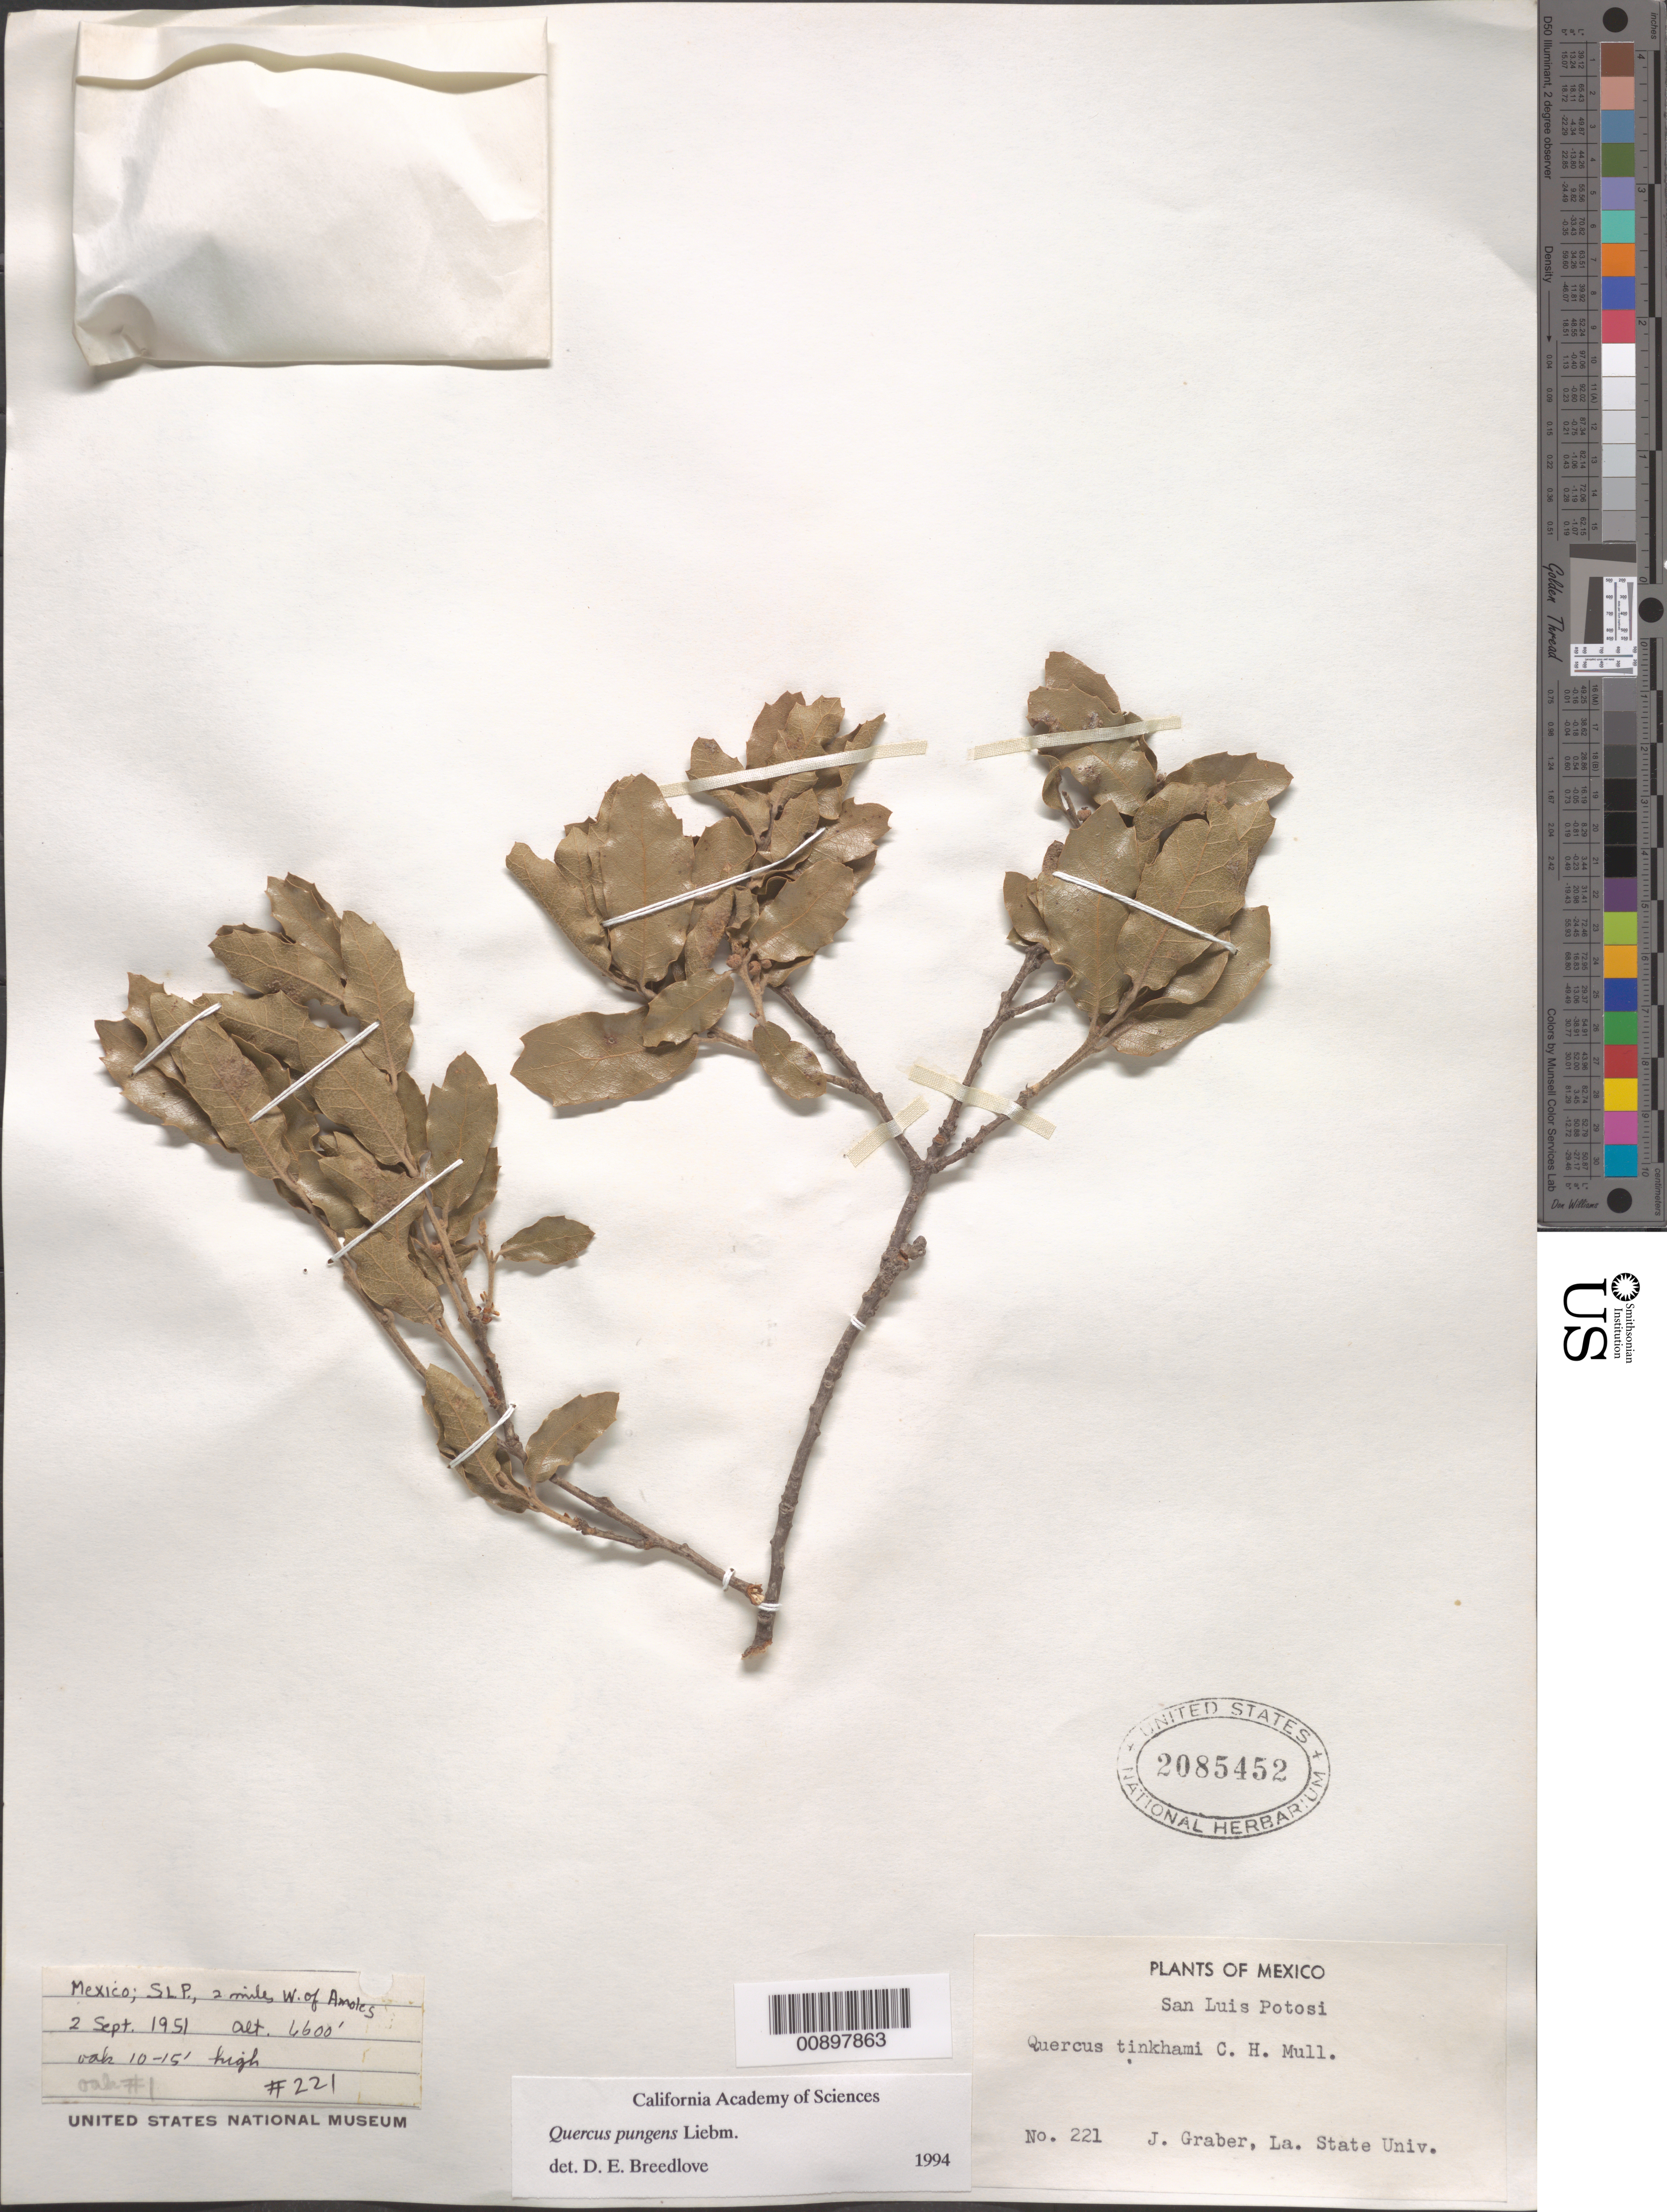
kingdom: Plantae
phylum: Tracheophyta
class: Magnoliopsida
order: Fagales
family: Fagaceae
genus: Quercus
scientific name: Quercus pungens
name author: Liebm.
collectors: J. Graber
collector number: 221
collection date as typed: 02 Sep 1951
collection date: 1951-09-02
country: Mexico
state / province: San Luis Potosí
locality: San Luis Potosí: 2 miles W of Amoles.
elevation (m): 2012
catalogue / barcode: US 2085452